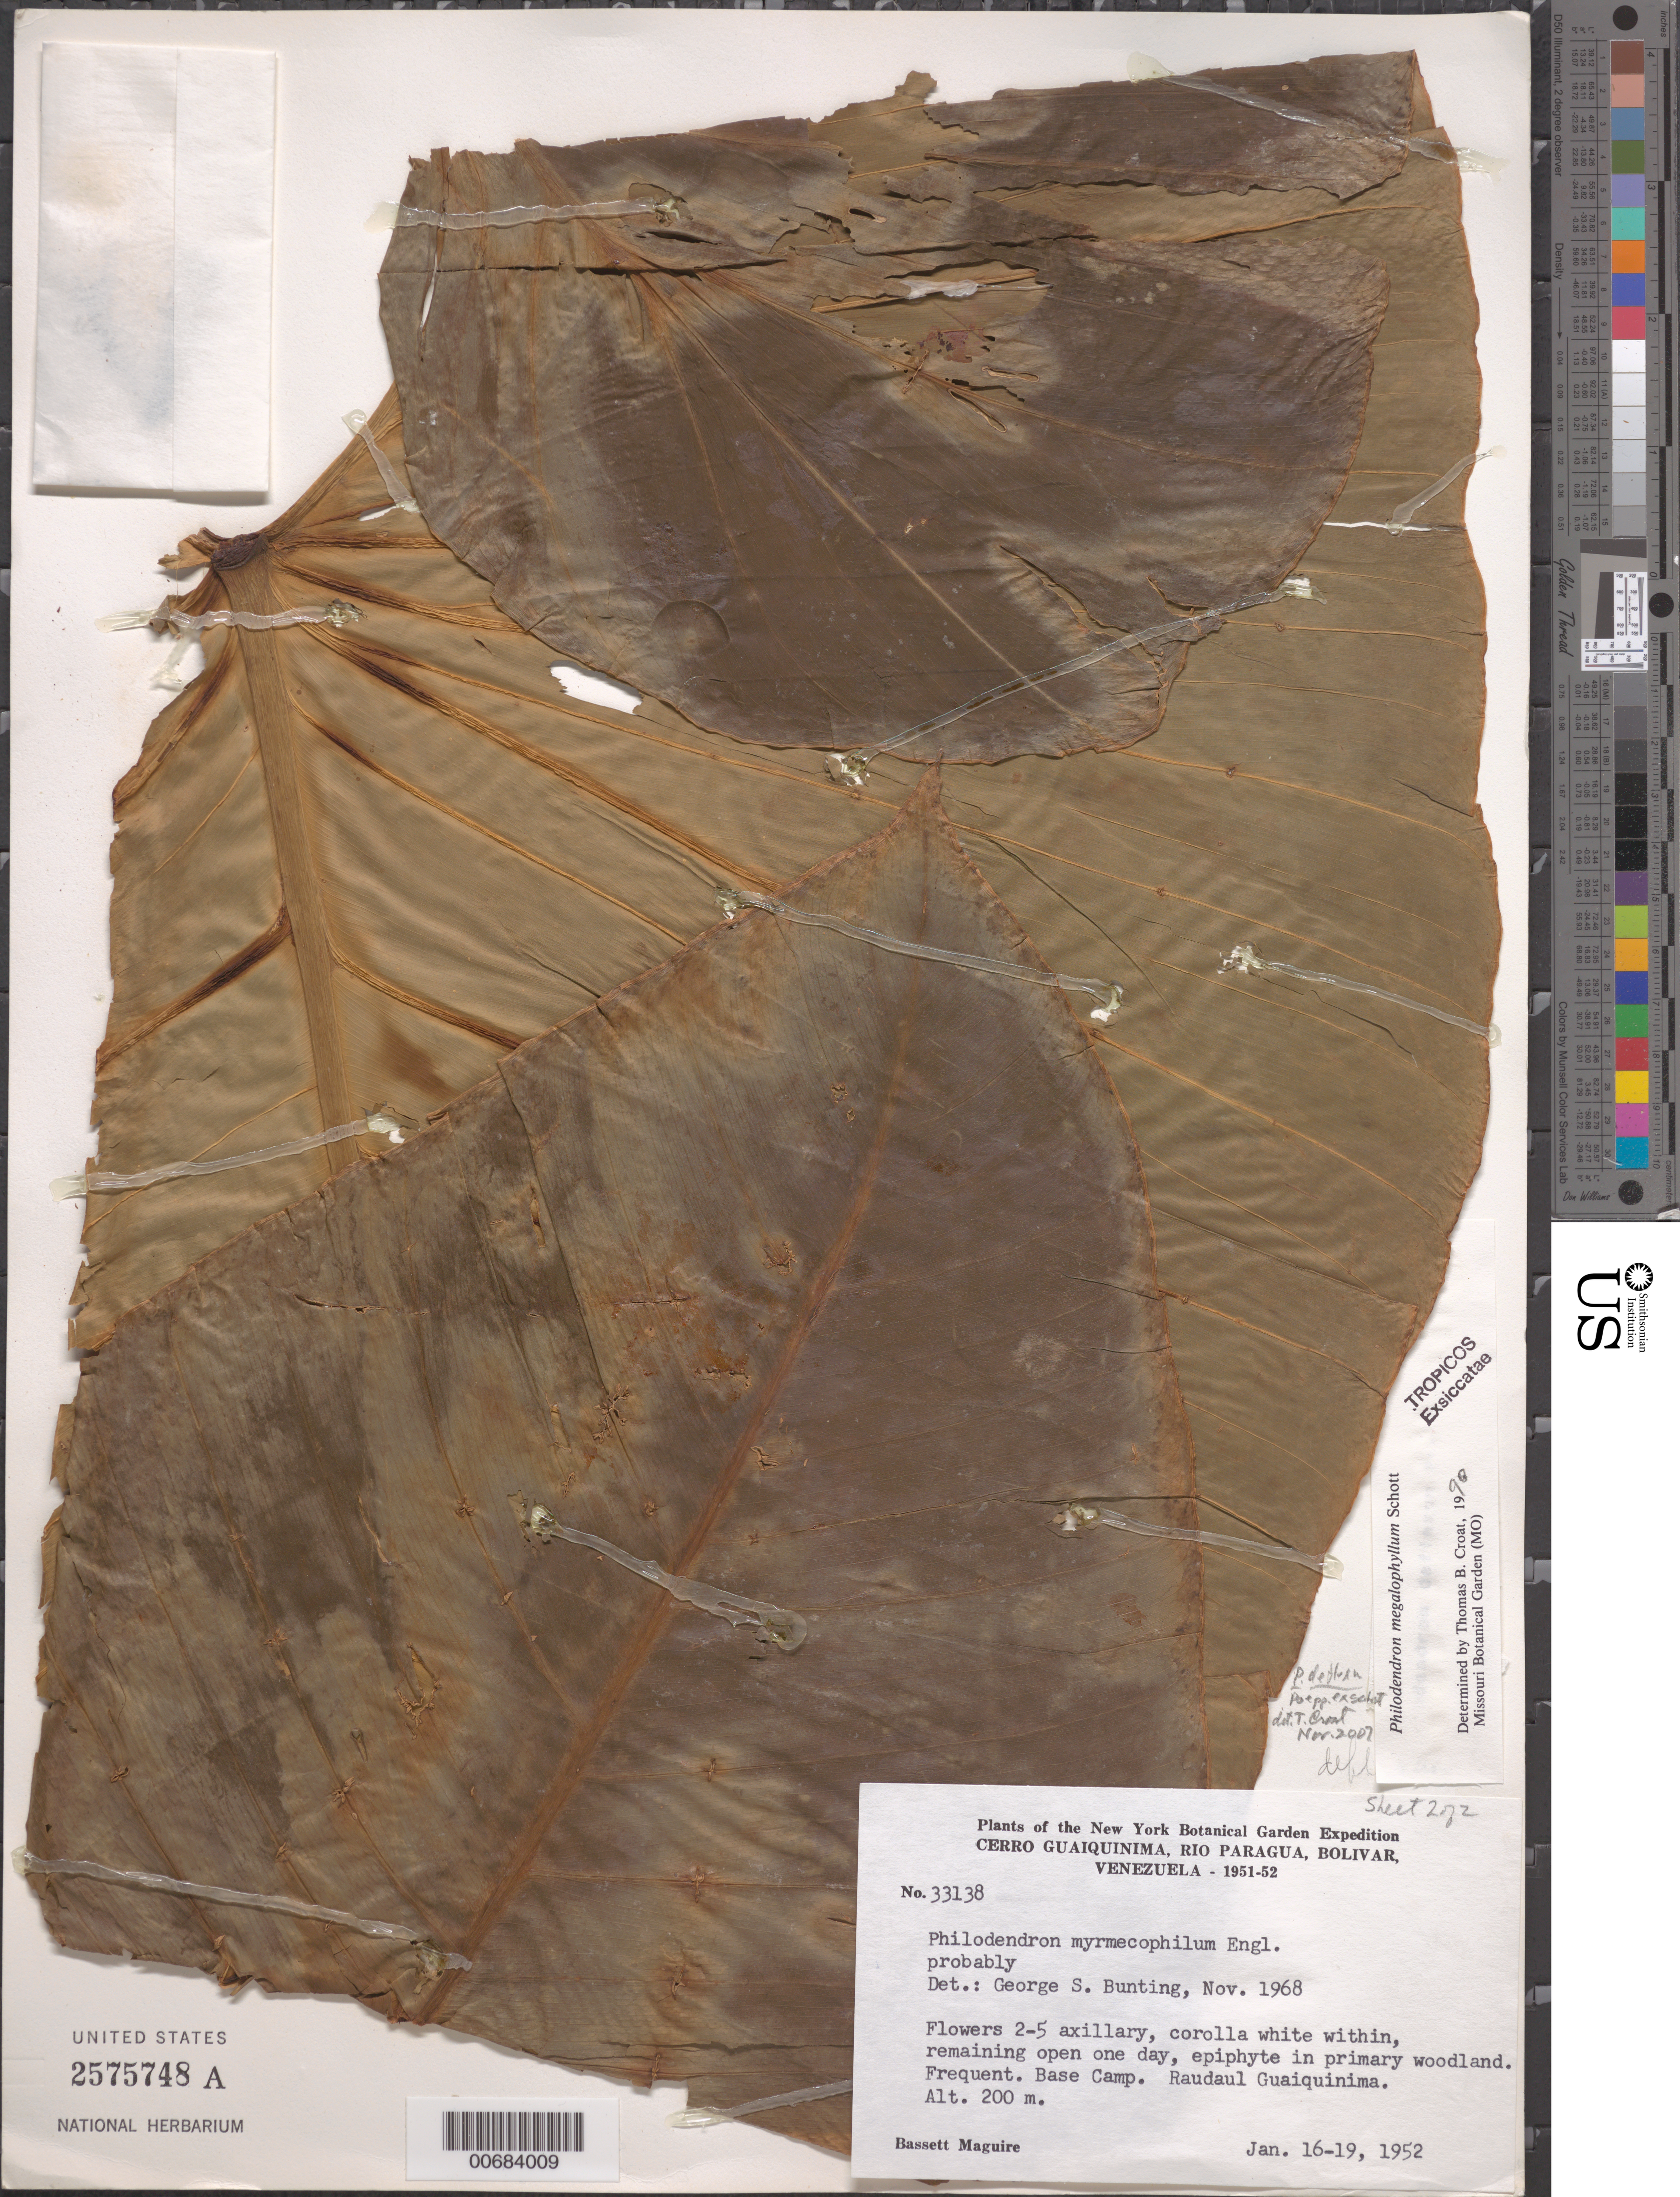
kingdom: Plantae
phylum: Tracheophyta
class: Liliopsida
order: Alismatales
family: Araceae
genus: Philodendron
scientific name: Philodendron deflexum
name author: Poepp. ex Schott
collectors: B. Maguire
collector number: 33138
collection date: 1952-01-16/1952-01-19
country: Venezuela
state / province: Bolivar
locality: New York Botanical Garden [unsure placement] Cerro Guaiquinima, Rio Paragua. Base Camp, Raudaul Guaiquinima.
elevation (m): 200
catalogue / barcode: US 2575748A